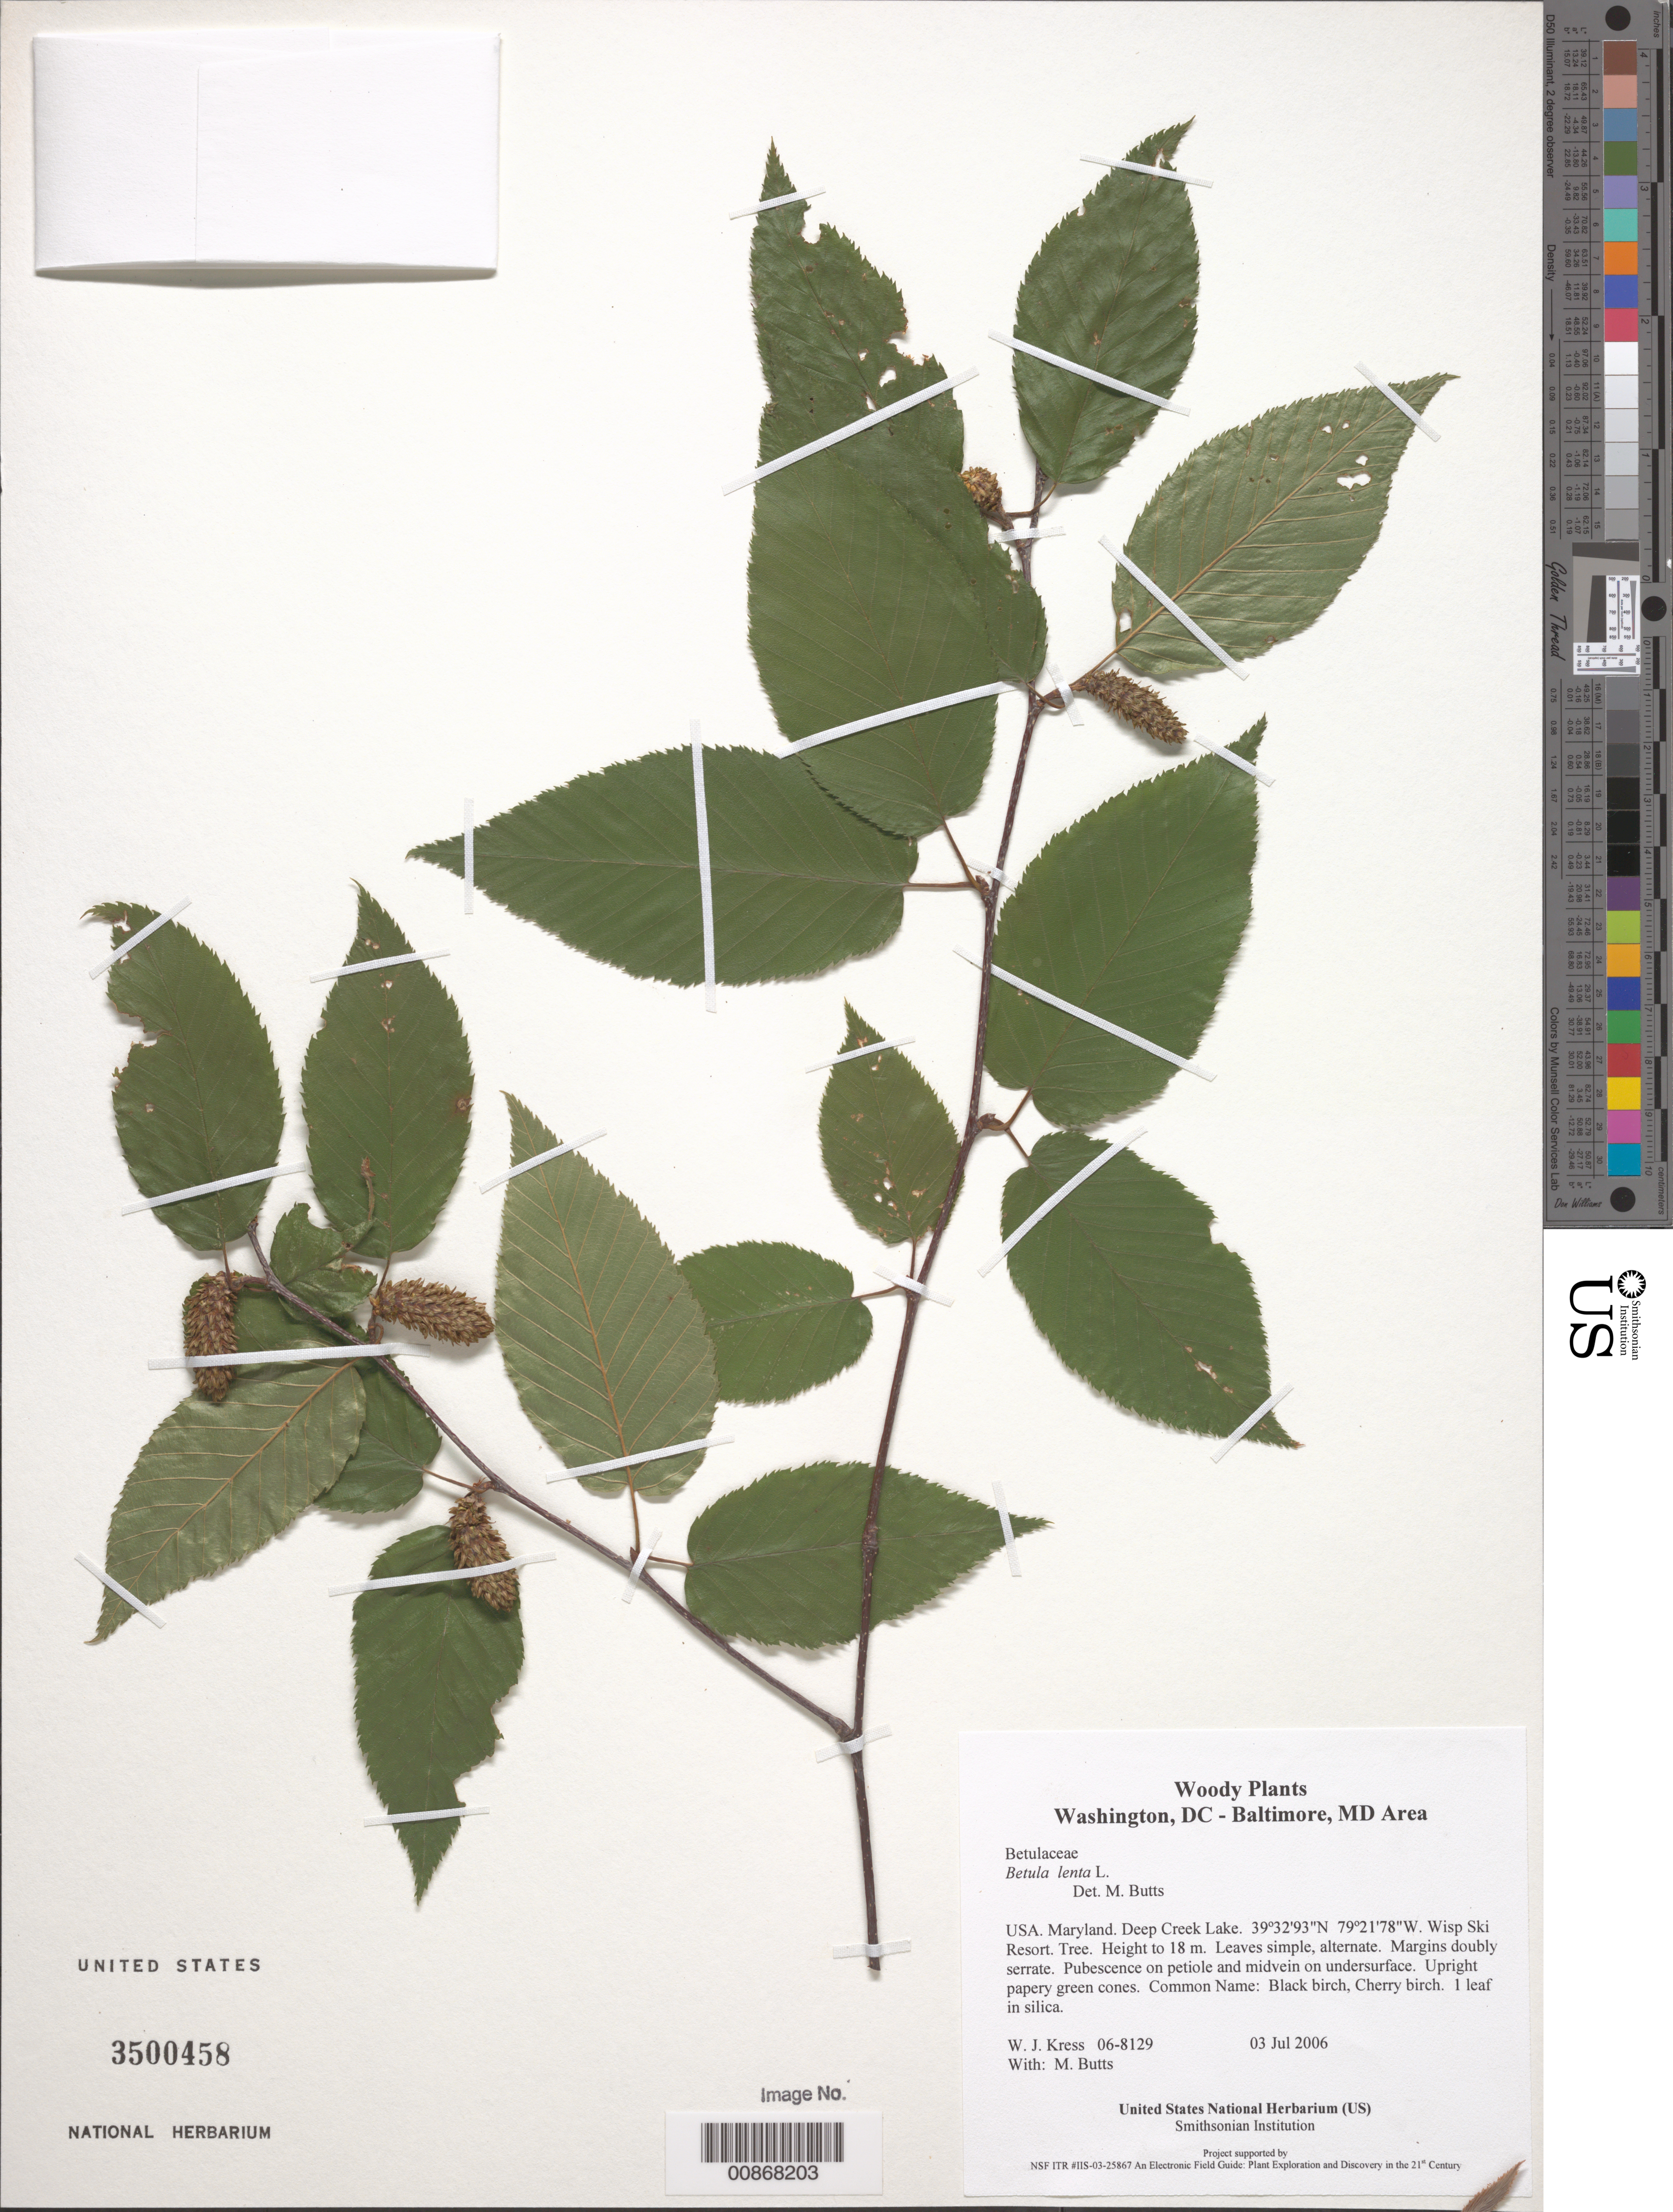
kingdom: Plantae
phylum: Tracheophyta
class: Magnoliopsida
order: Fagales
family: Betulaceae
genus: Betula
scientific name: Betula lenta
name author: L.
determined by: Butts, M. B.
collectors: W. J. Kress & M. B. Butts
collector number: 06-8129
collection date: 2006-07-03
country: United States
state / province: Maryland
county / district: Garrett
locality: Deep Creek Lake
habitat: Wisp Ski Resort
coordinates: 39 32 93 N, 79 21 78 W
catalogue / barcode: US 3500458